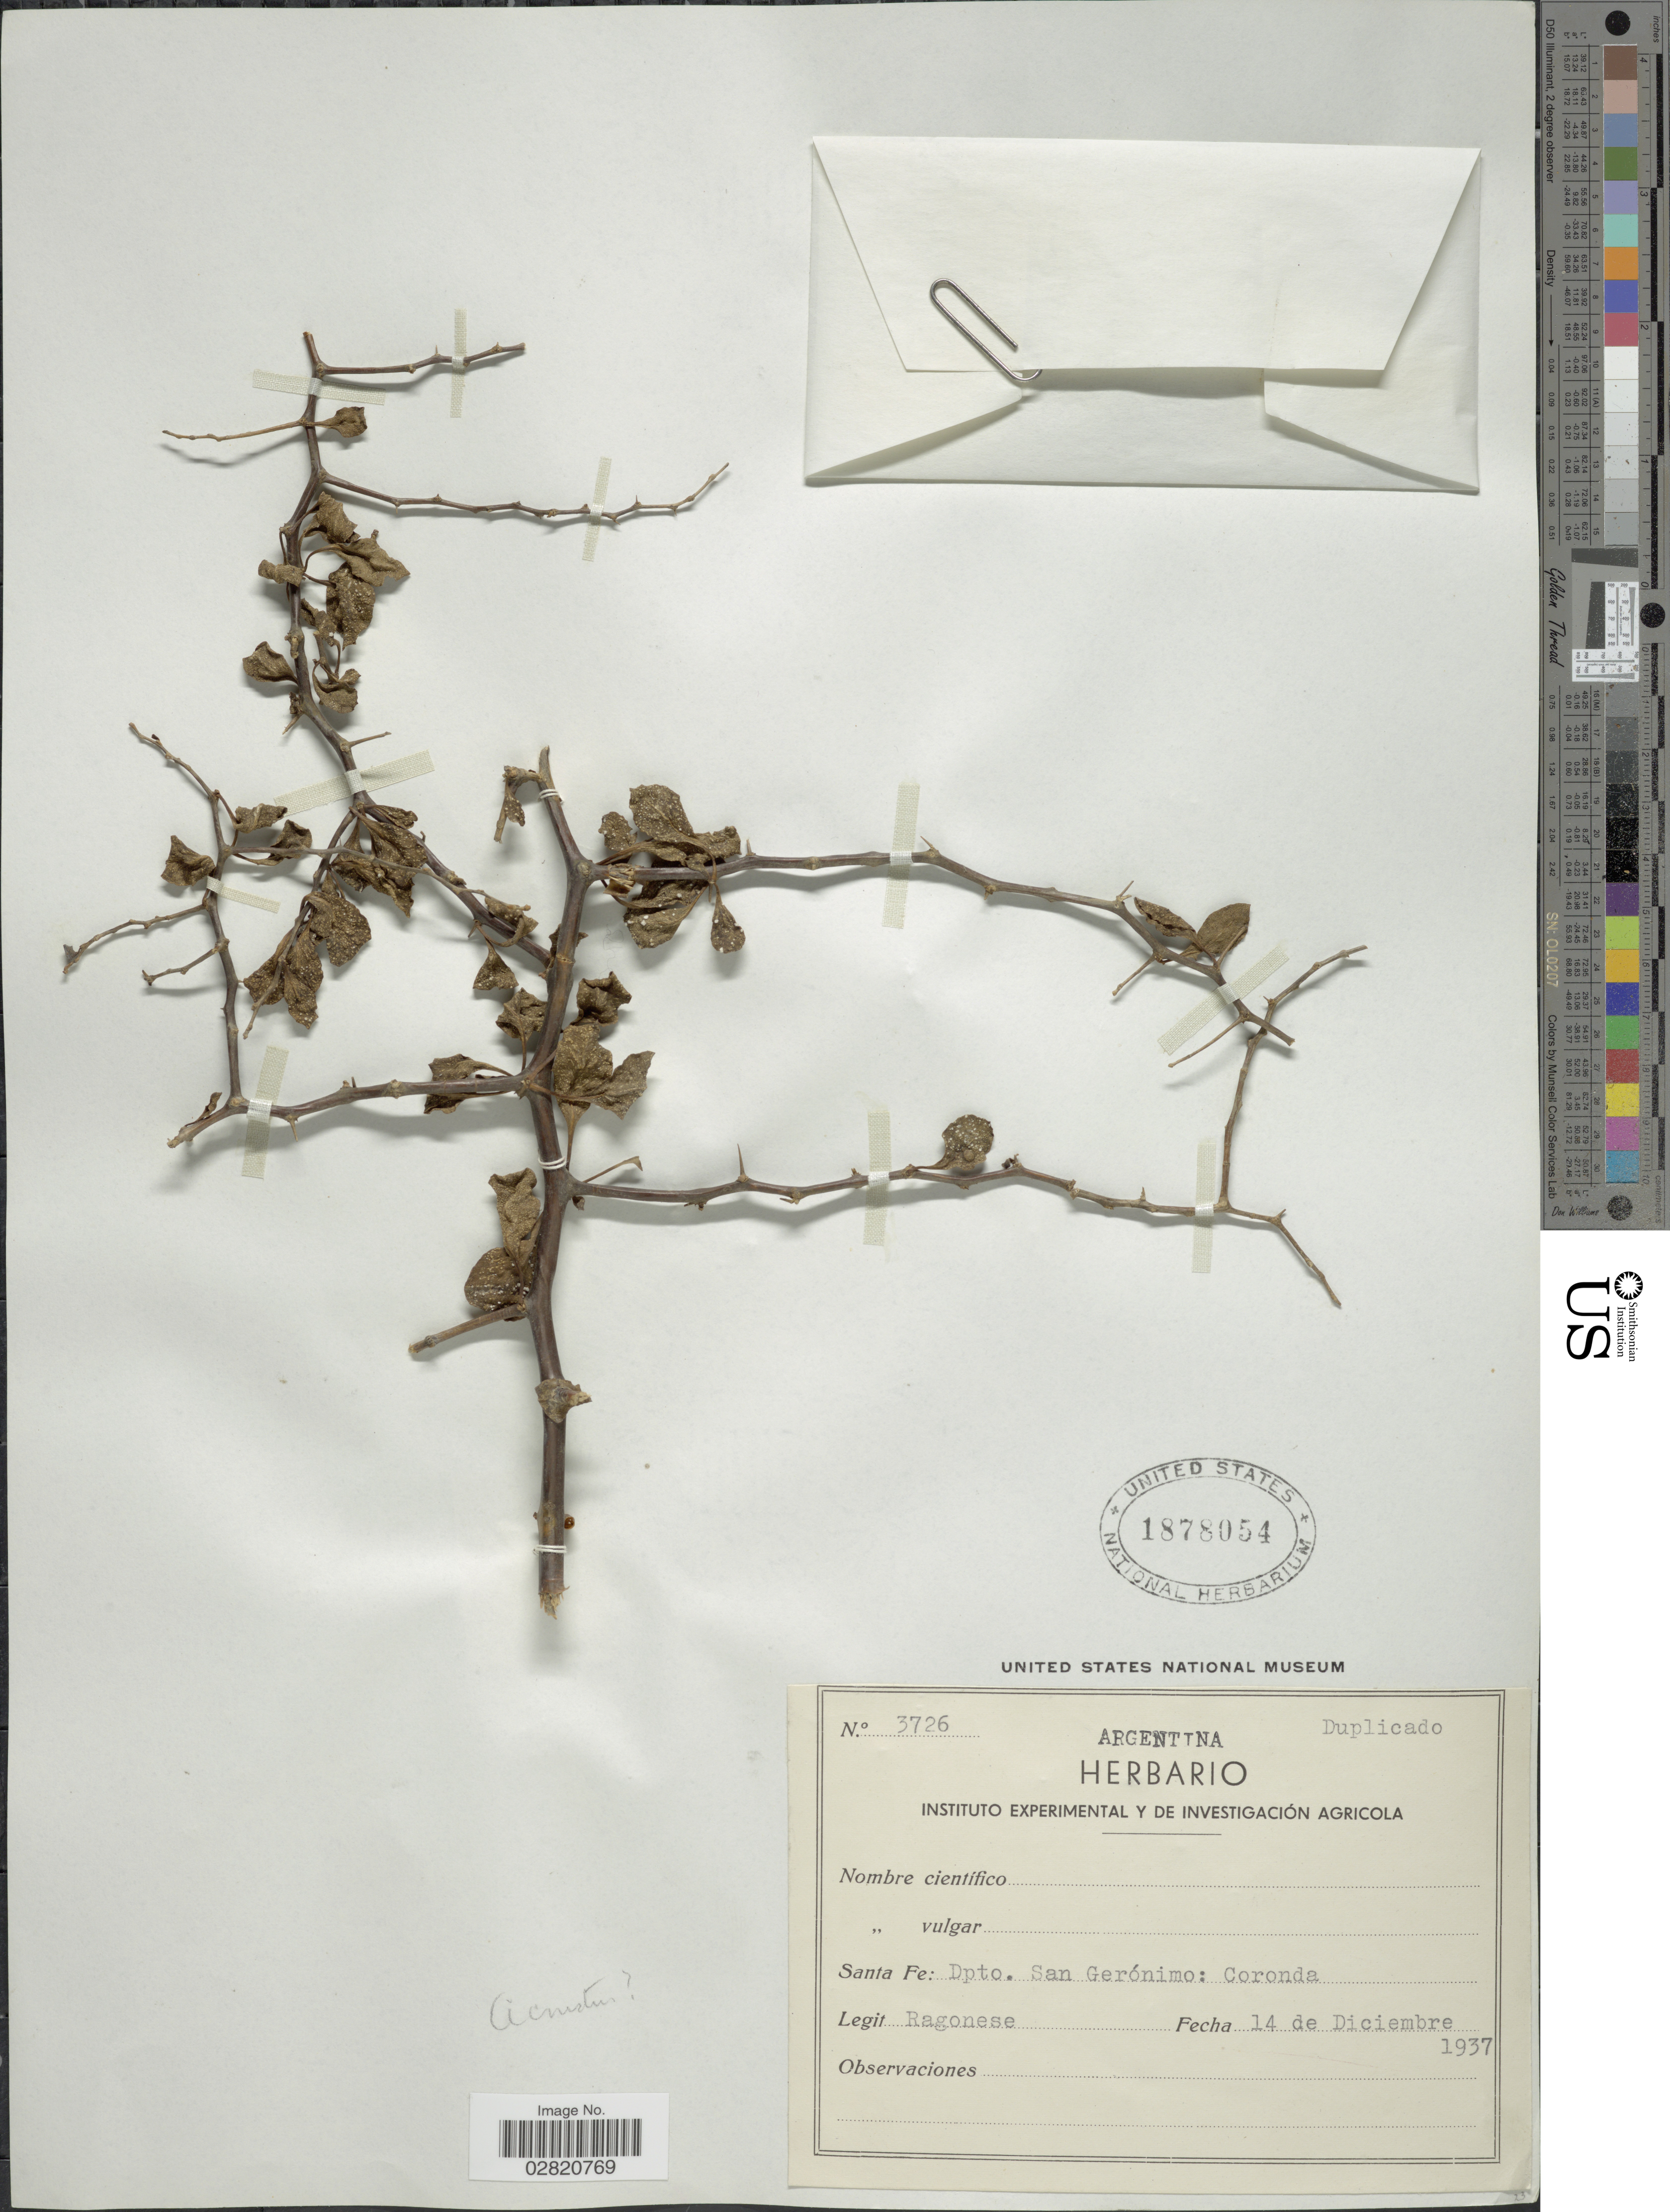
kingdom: Plantae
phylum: Tracheophyta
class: Magnoliopsida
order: Solanales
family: Solanaceae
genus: Grabowskia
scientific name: Grabowskia sp.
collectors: Ragonese, --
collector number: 3726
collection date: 1937-12-14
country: Argentina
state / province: Santa Fe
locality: Dpto. San Gerónimo: Coronda.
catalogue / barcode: US 1878054